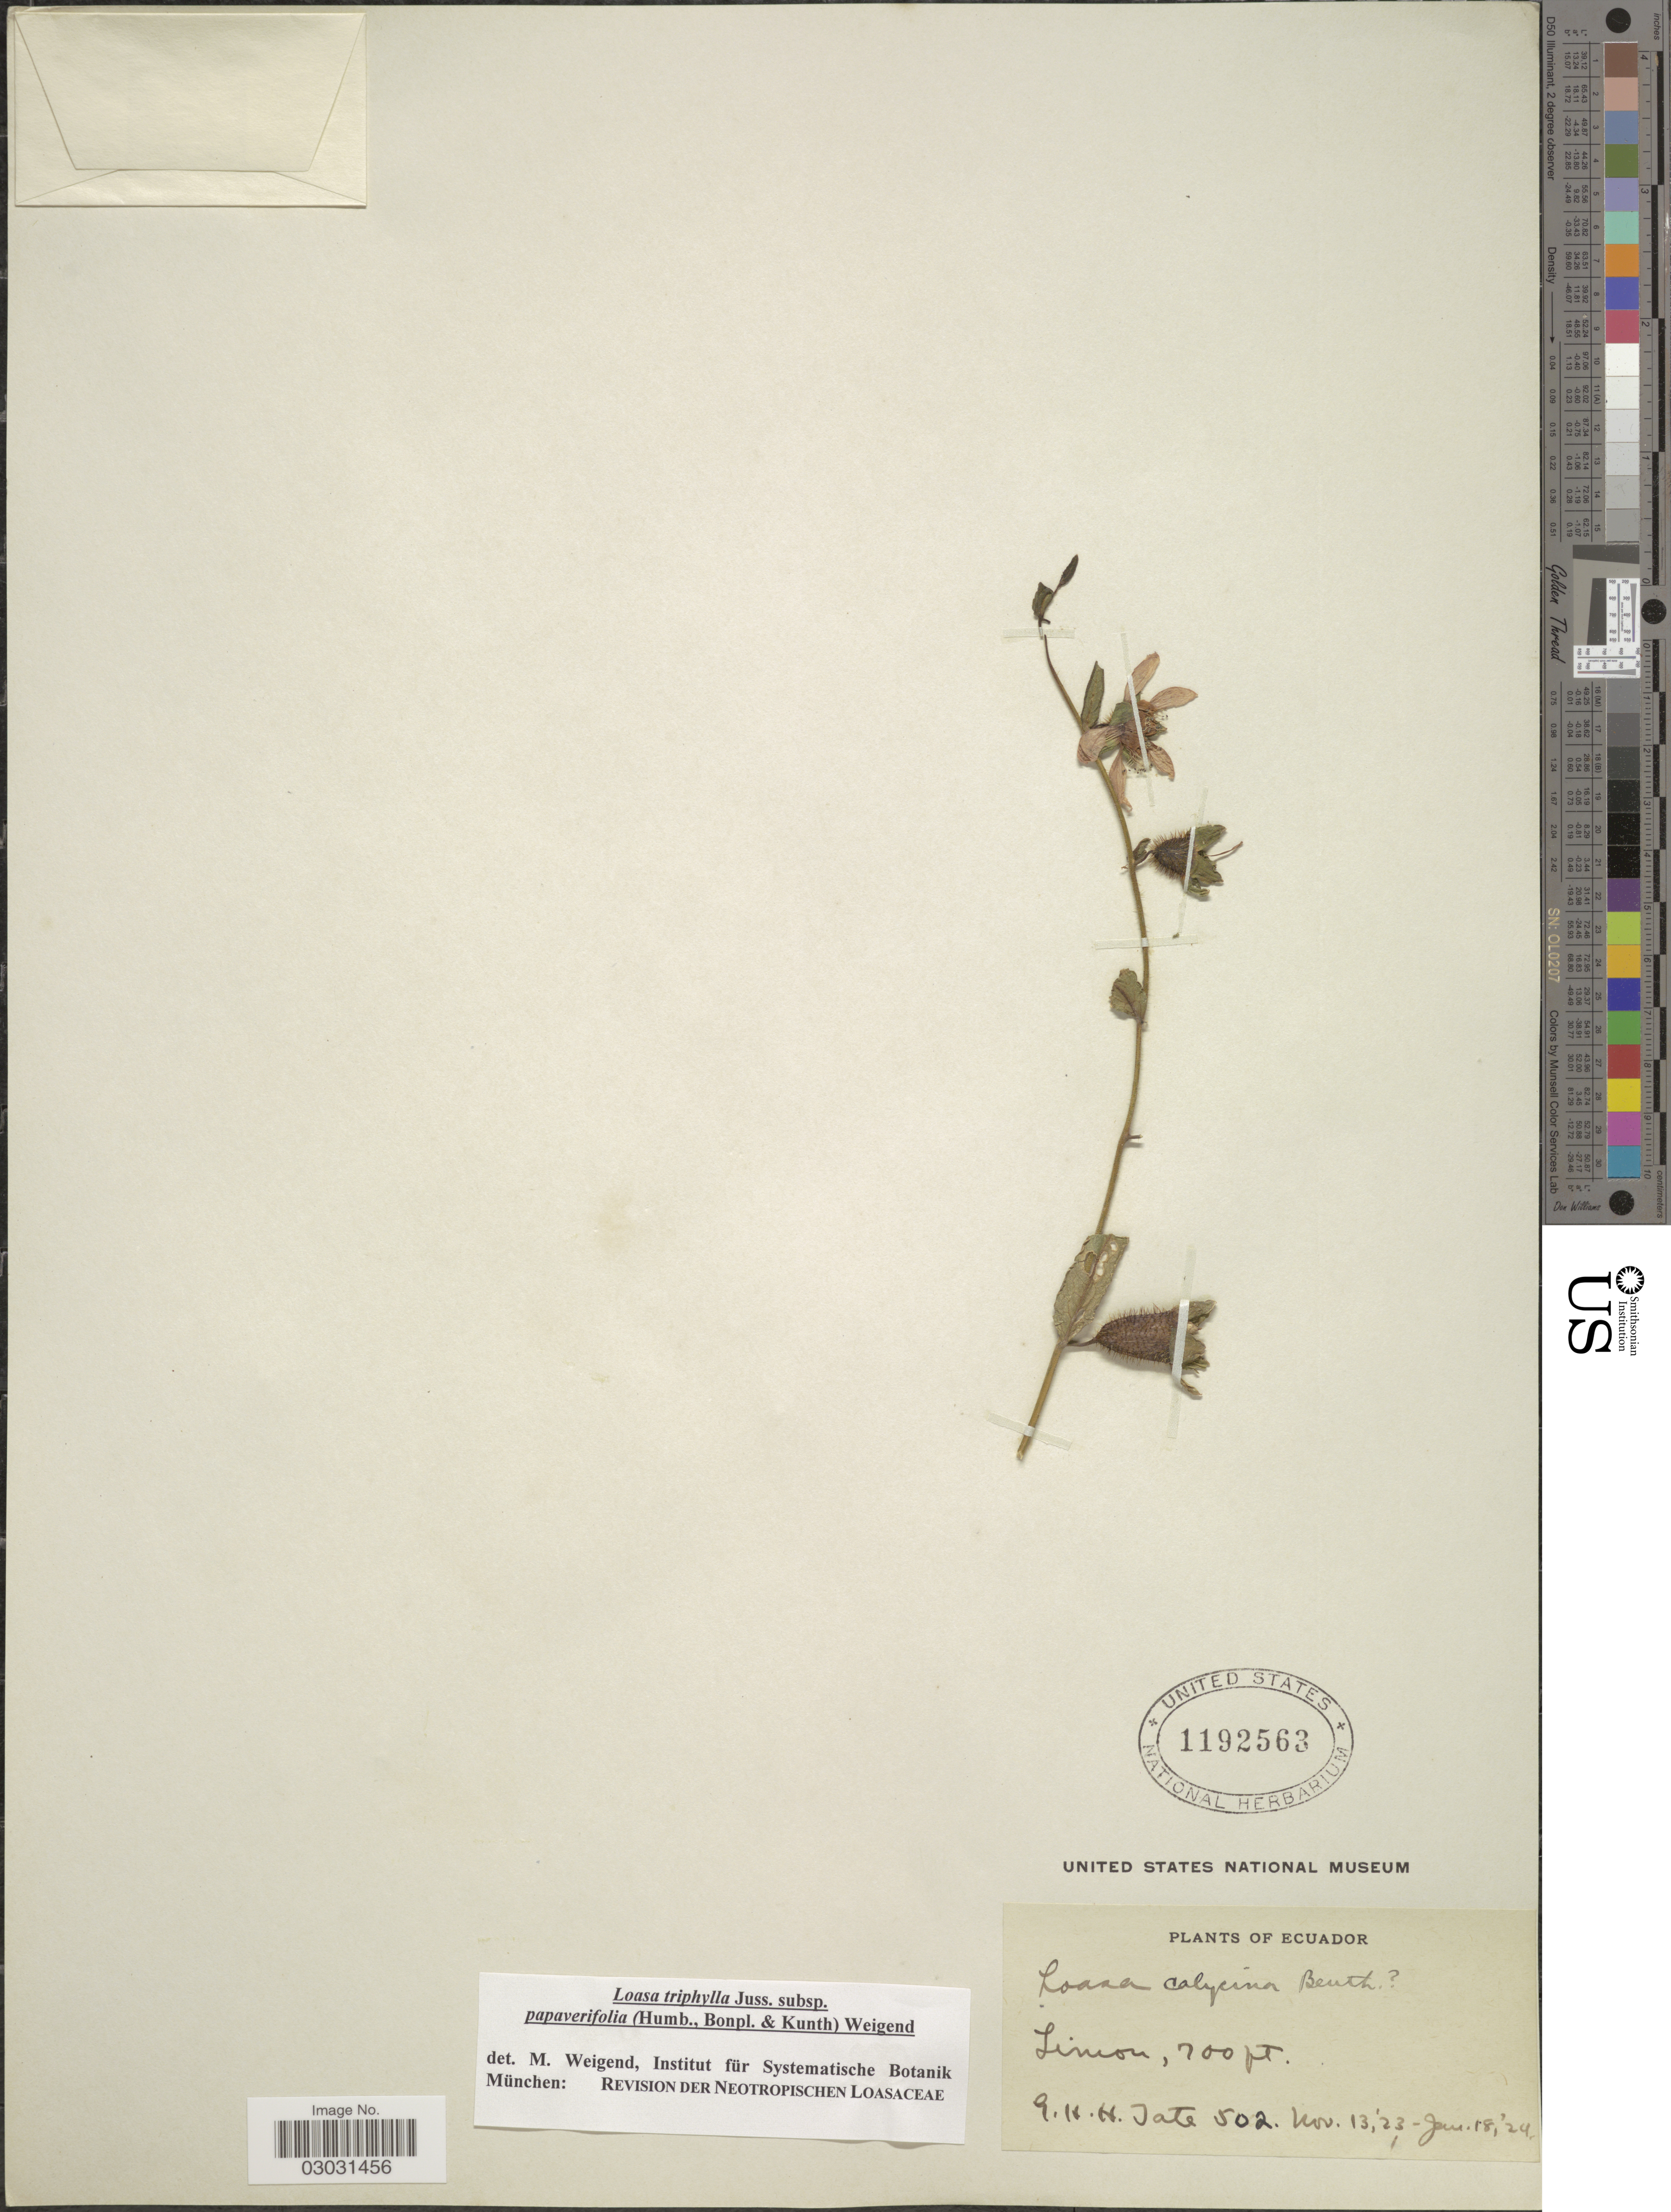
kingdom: Plantae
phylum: Tracheophyta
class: Magnoliopsida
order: Cornales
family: Loasaceae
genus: Nasa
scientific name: Nasa triphylla subsp. papaverifolia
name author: (Kunth) Weigand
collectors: G. H. H.Tate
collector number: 502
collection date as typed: Transcribed d/m/y: 13/11/23 to 18/1/24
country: Ecuador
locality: Limon.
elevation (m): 213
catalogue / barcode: US 1192563